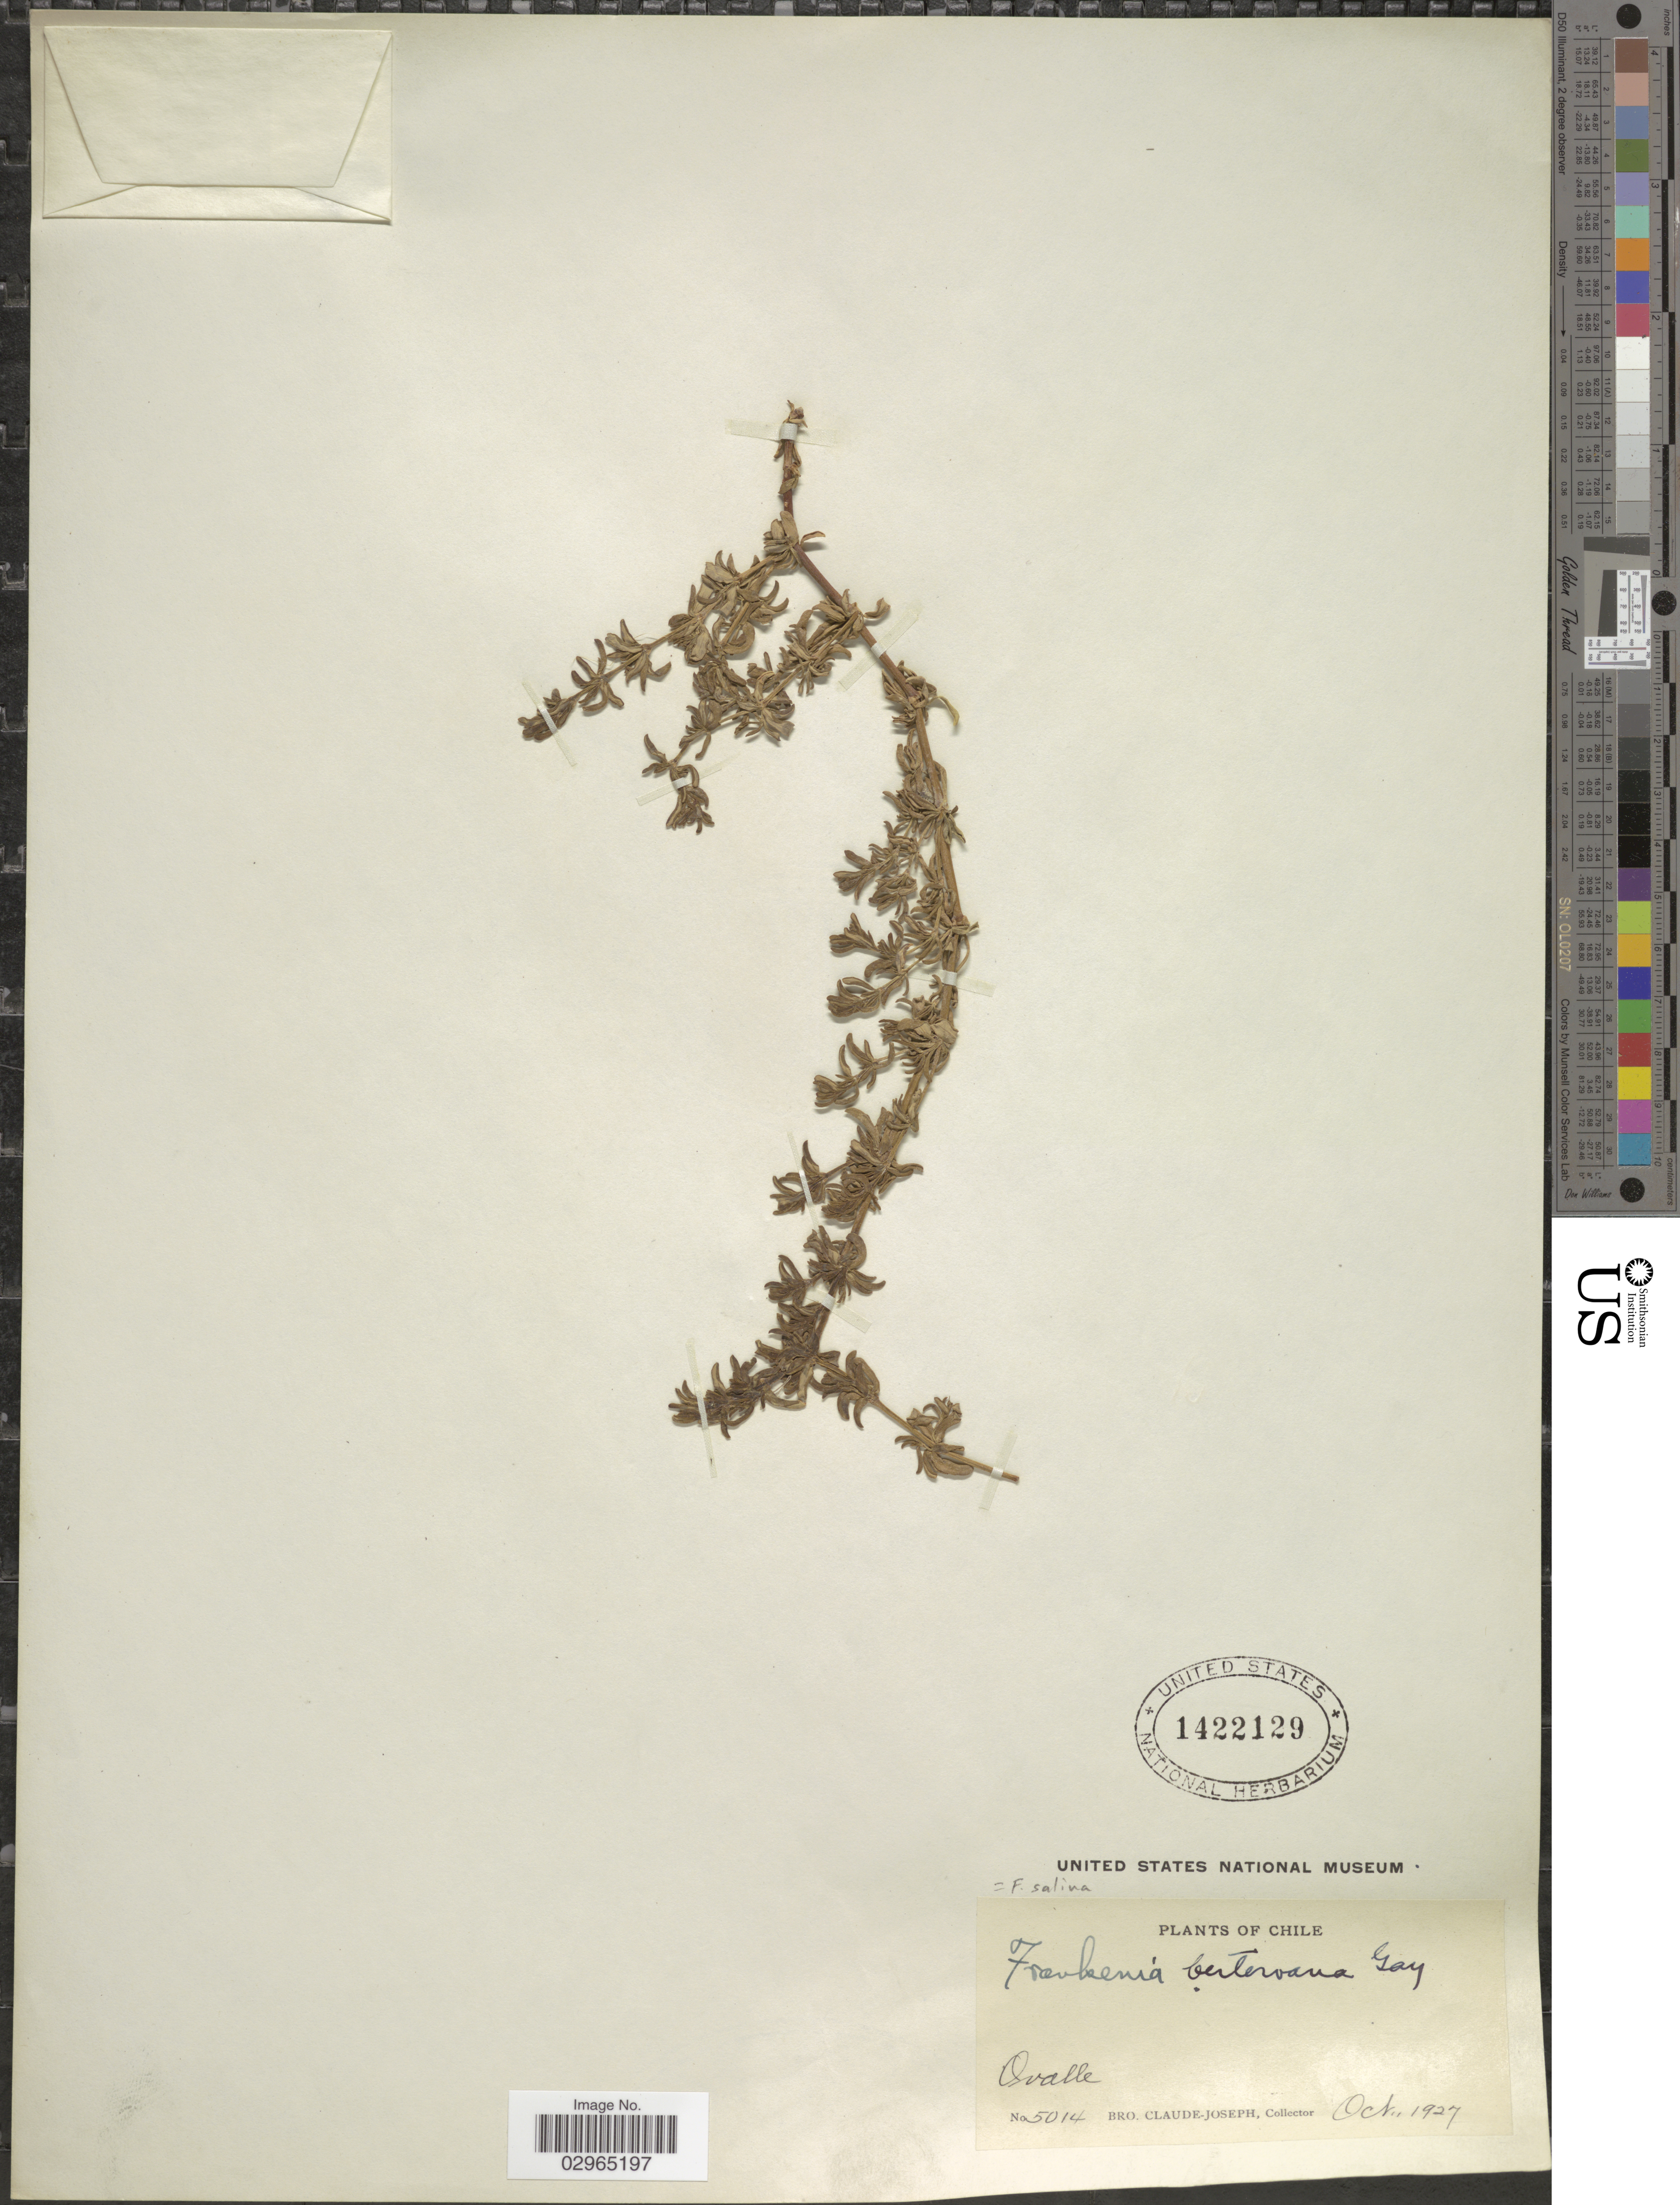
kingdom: Plantae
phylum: Tracheophyta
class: Magnoliopsida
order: Caryophyllales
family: Frankeniaceae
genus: Frankenia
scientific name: Frankenia salina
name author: (Molina) I.M. Johnst.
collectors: Bro. Claude-Joseph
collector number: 5014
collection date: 1927-10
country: Chile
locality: Ovalle.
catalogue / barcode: US 1422129